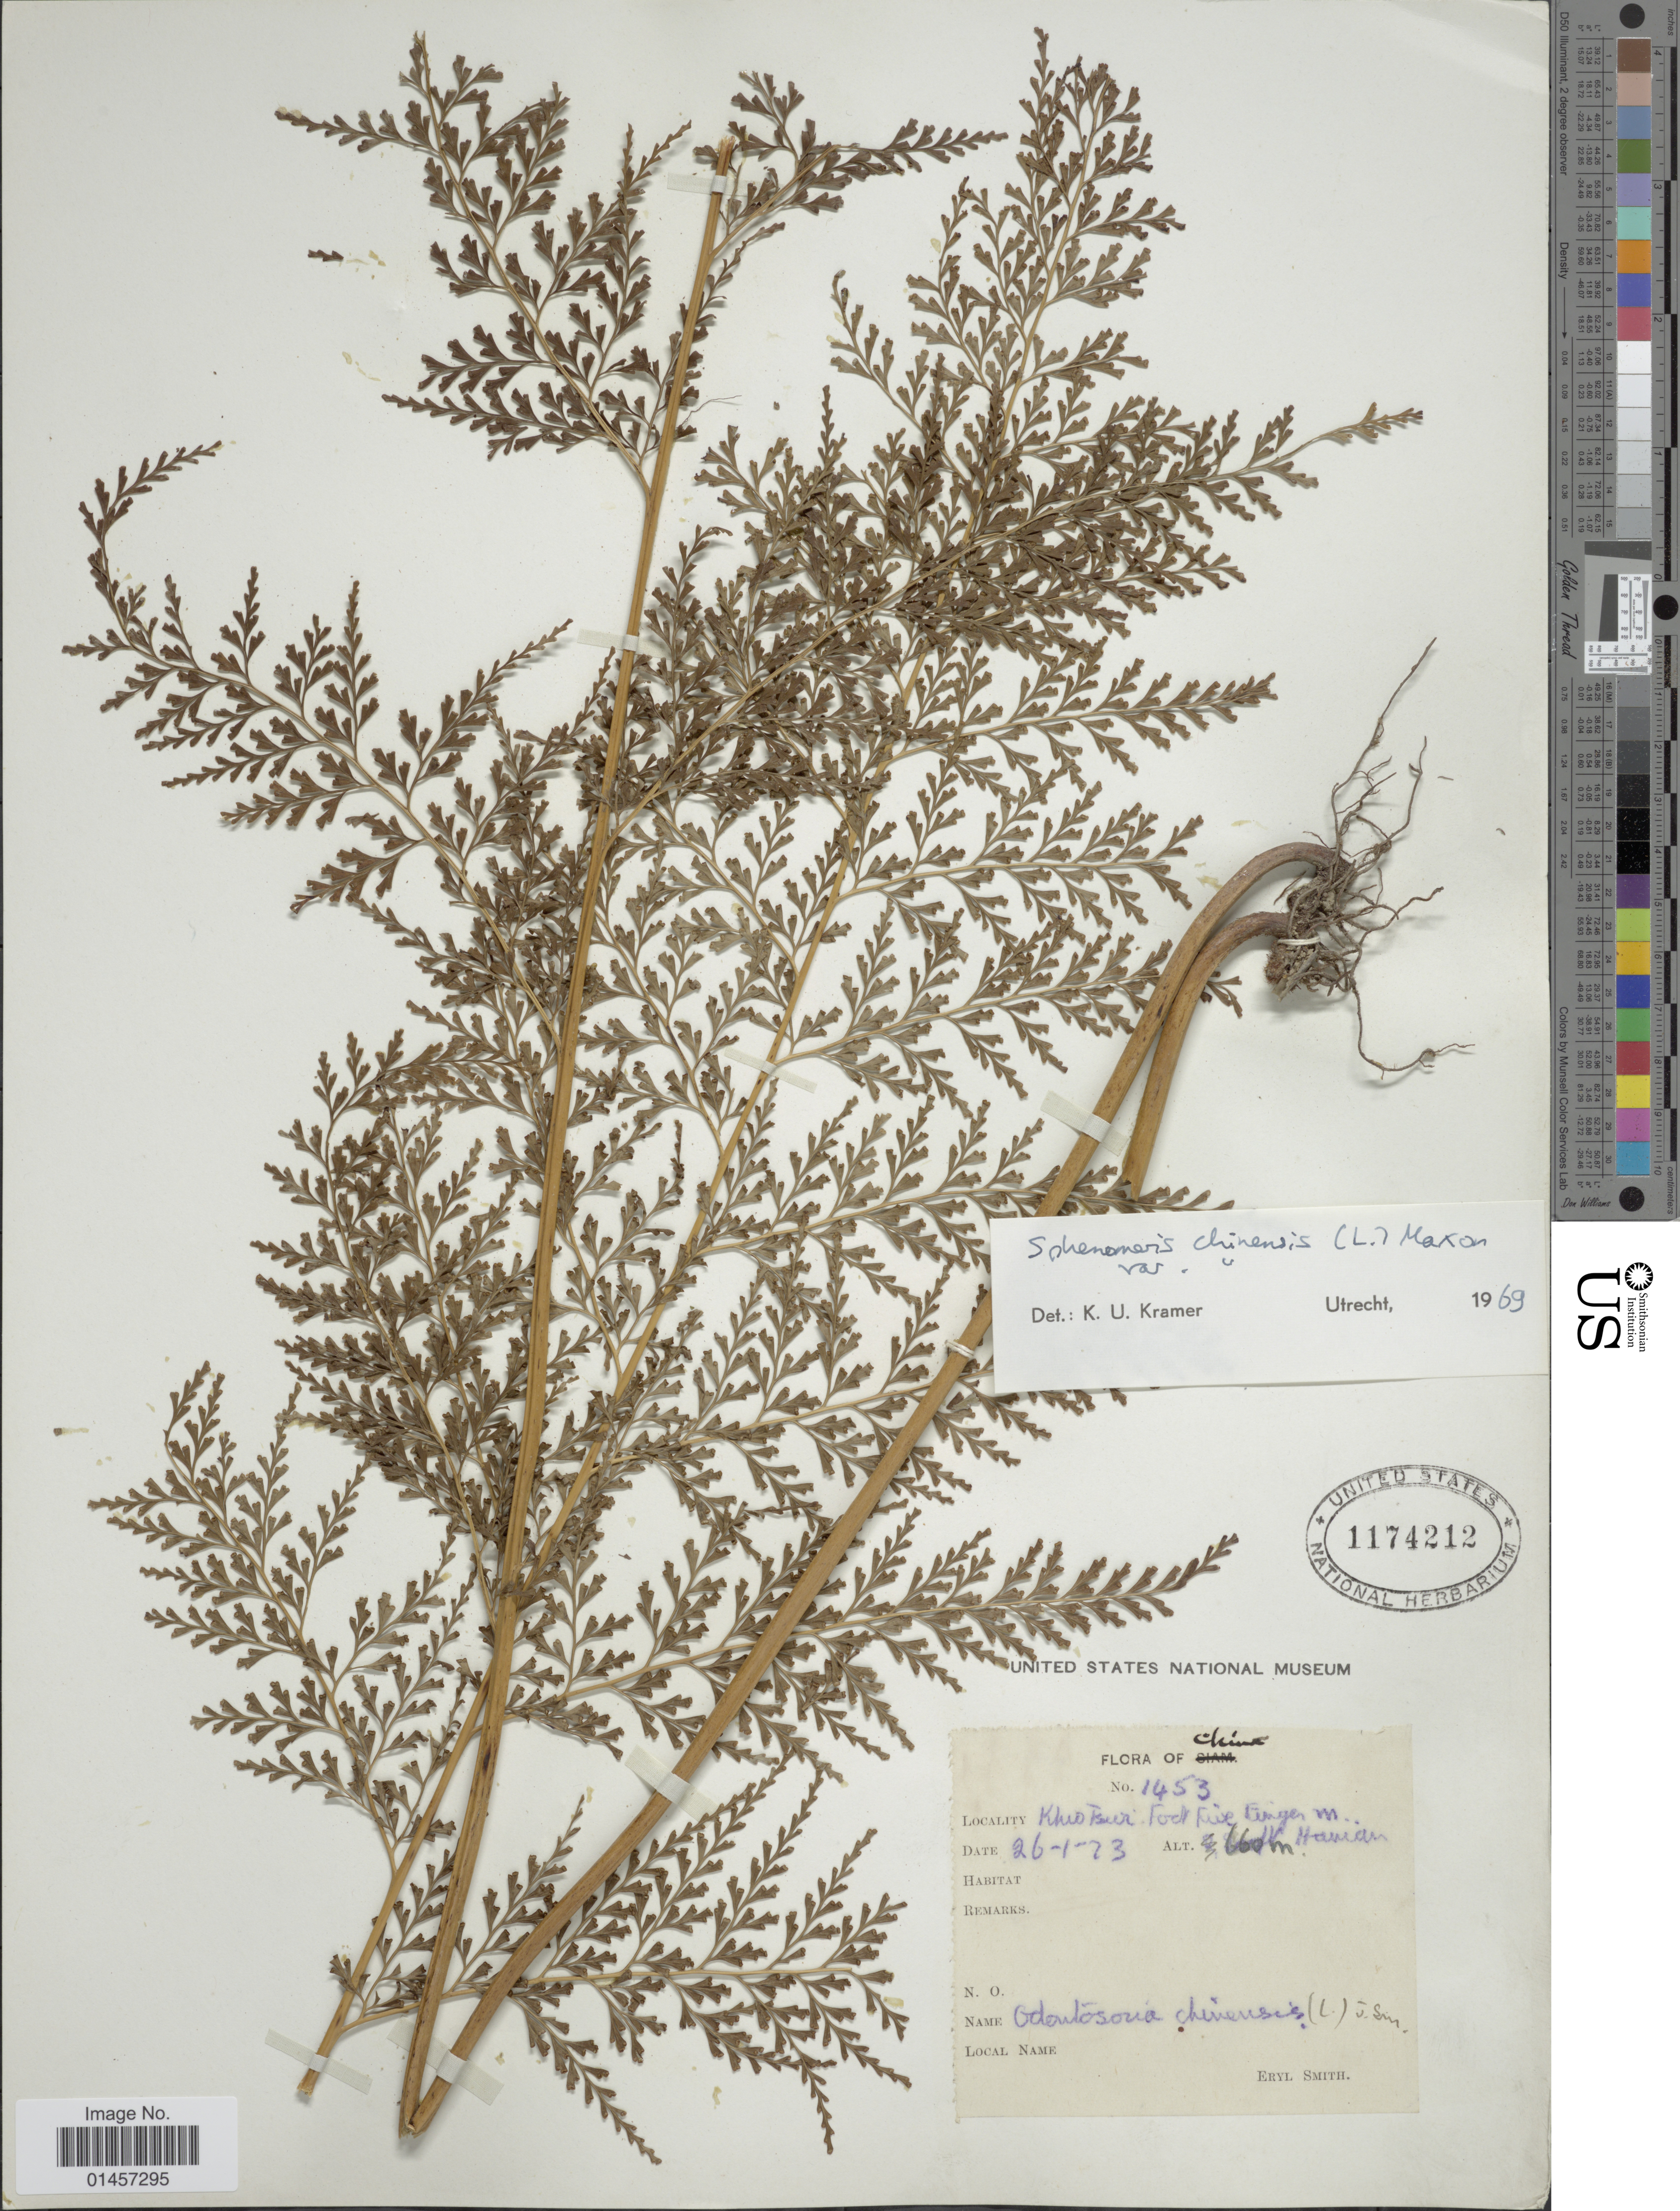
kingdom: Plantae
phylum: Tracheophyta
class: Polypodiopsida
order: Polypodiales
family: Lindsaeaceae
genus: Sphenomeris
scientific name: Sphenomeris chinensis var. chinensis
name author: (L.) Maxon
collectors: C. E. Smith Jr.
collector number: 1453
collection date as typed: Transcribed d/m/y: 26/1/73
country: China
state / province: Hainan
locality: Khiev Tsuri, Foo Five Finger m.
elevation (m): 660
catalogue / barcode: US 1174212